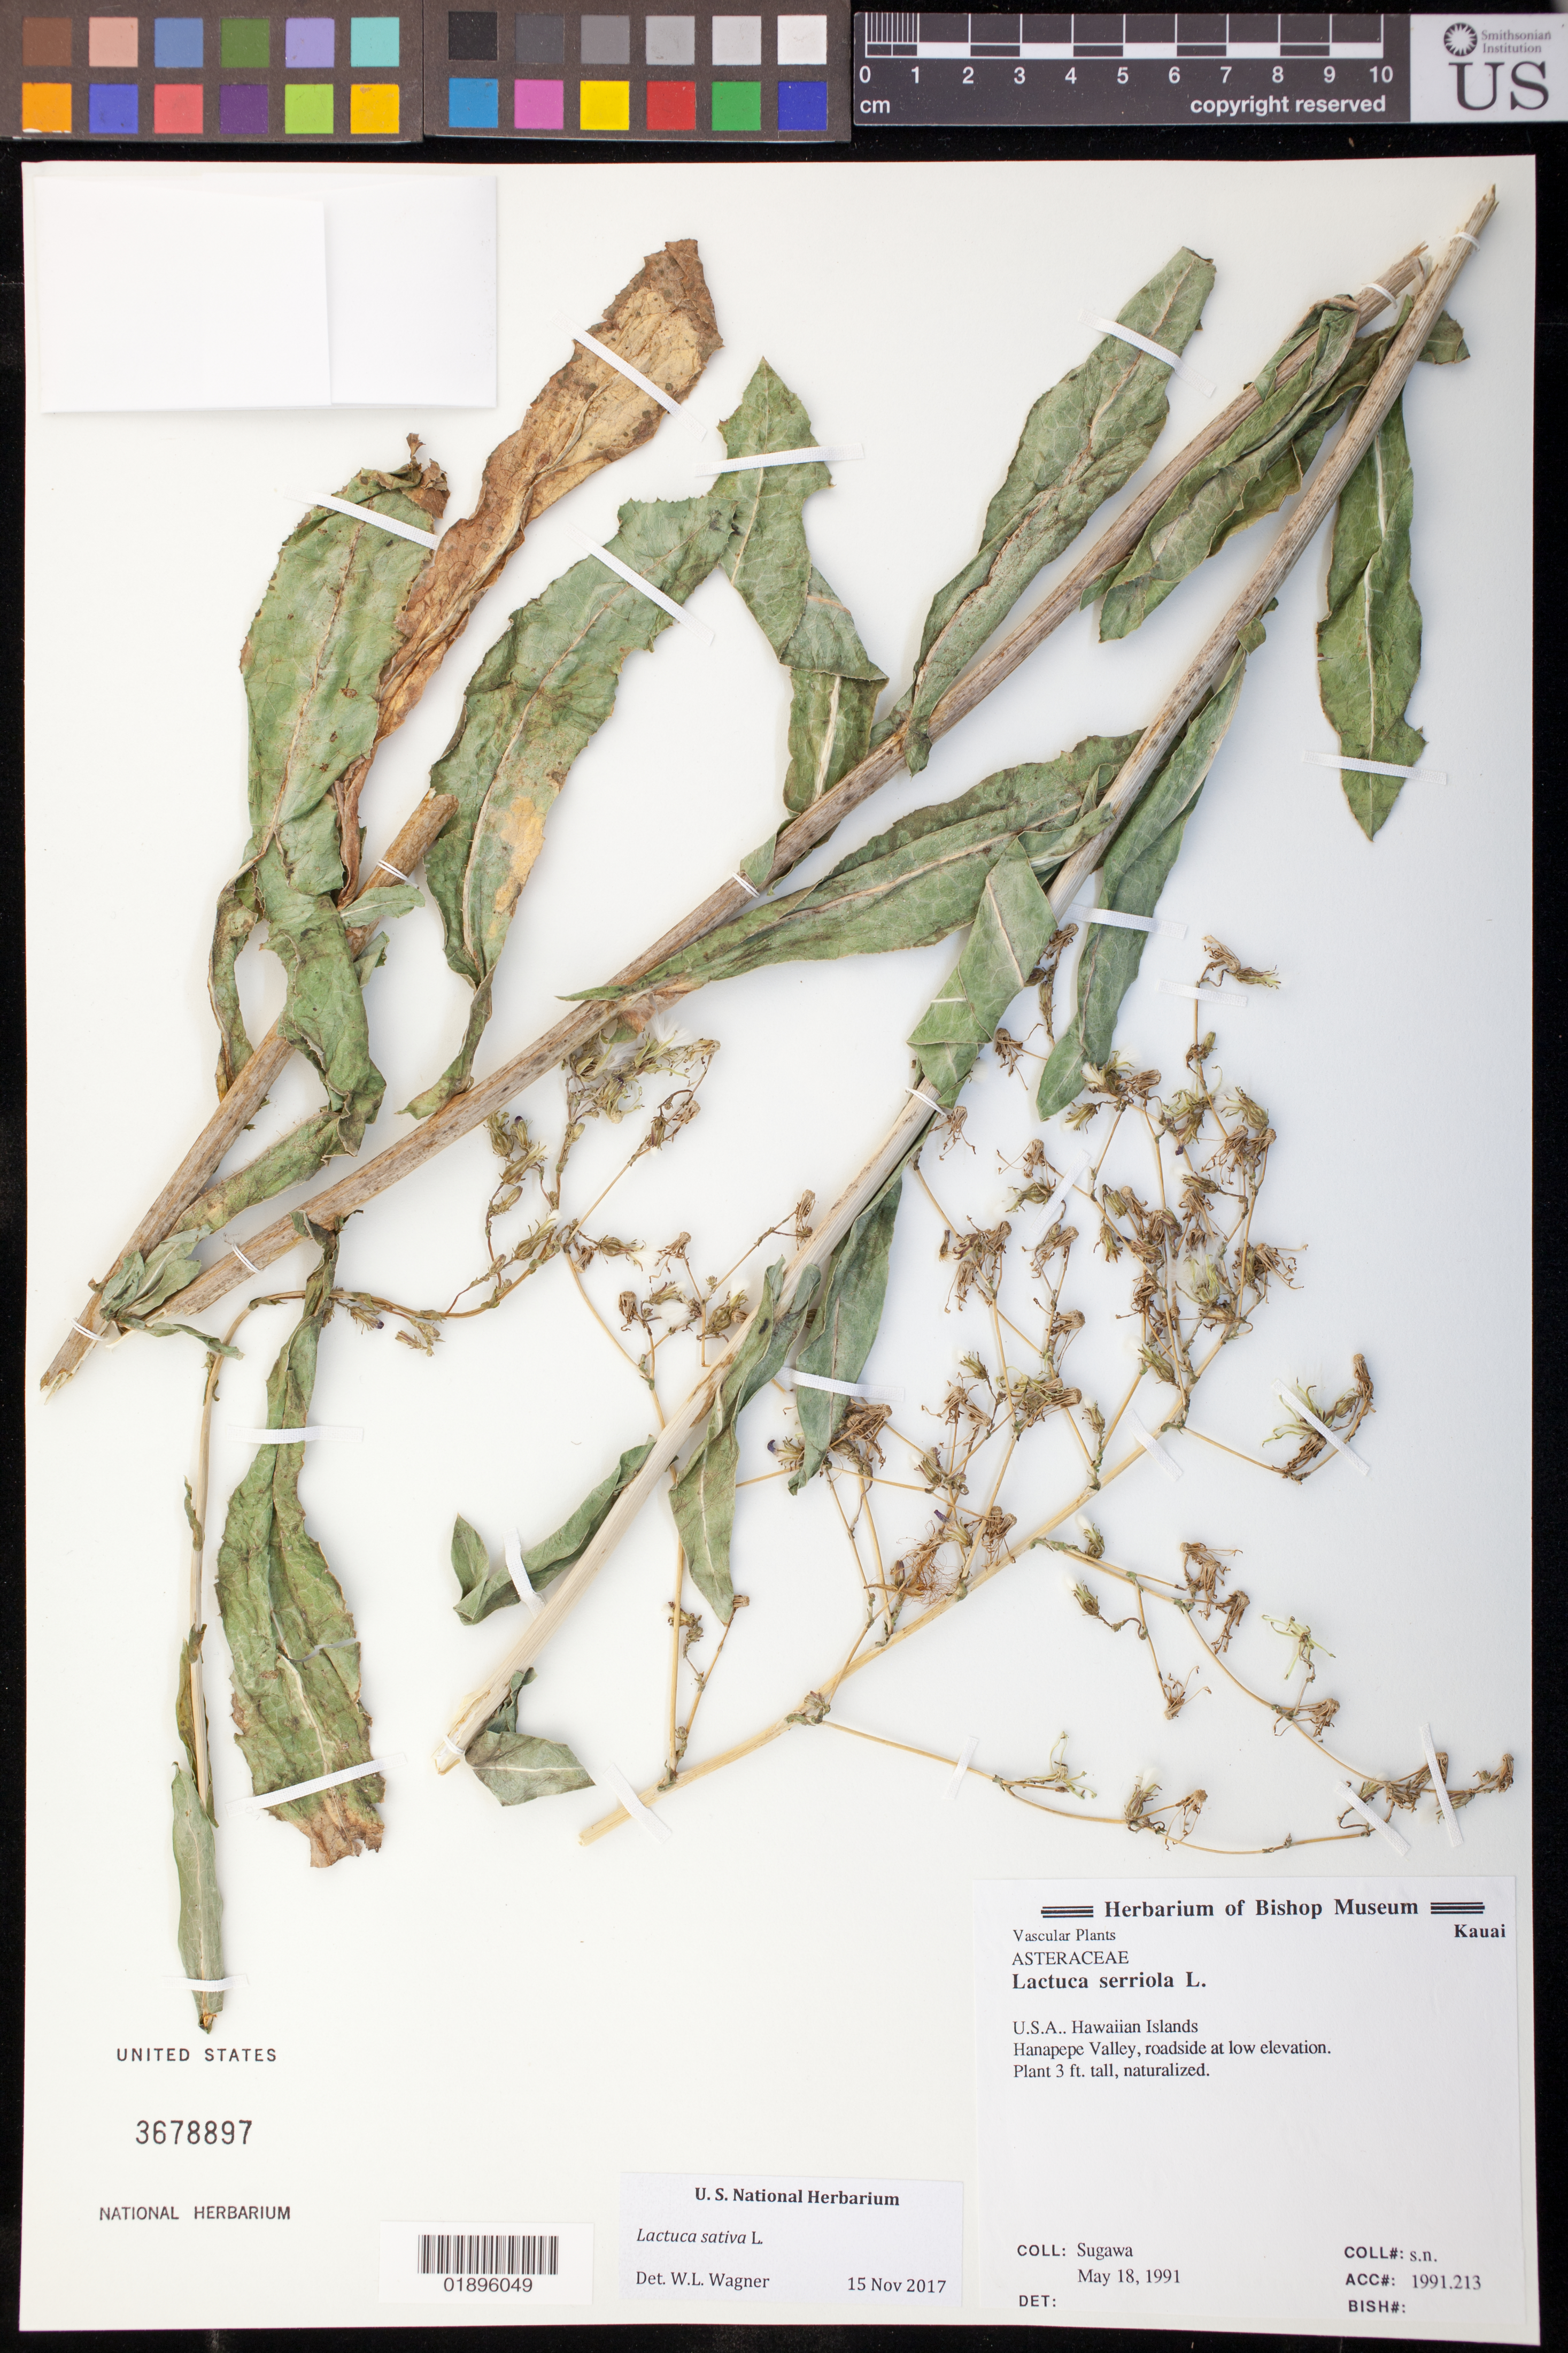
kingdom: Plantae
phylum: Tracheophyta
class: Magnoliopsida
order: Asterales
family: Asteraceae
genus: Lactuca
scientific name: Lactuca sativa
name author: L.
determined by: Wagner, W. L., (BOT), Smithsonian Institution - National Museum of Natural History (UNITED STATES)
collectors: D. Sugawa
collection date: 1991-05-18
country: United States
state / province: Hawaii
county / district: Kauai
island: Kaua'i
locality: Hanapepe Valley, roadside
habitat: Roadside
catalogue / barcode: US 3678897